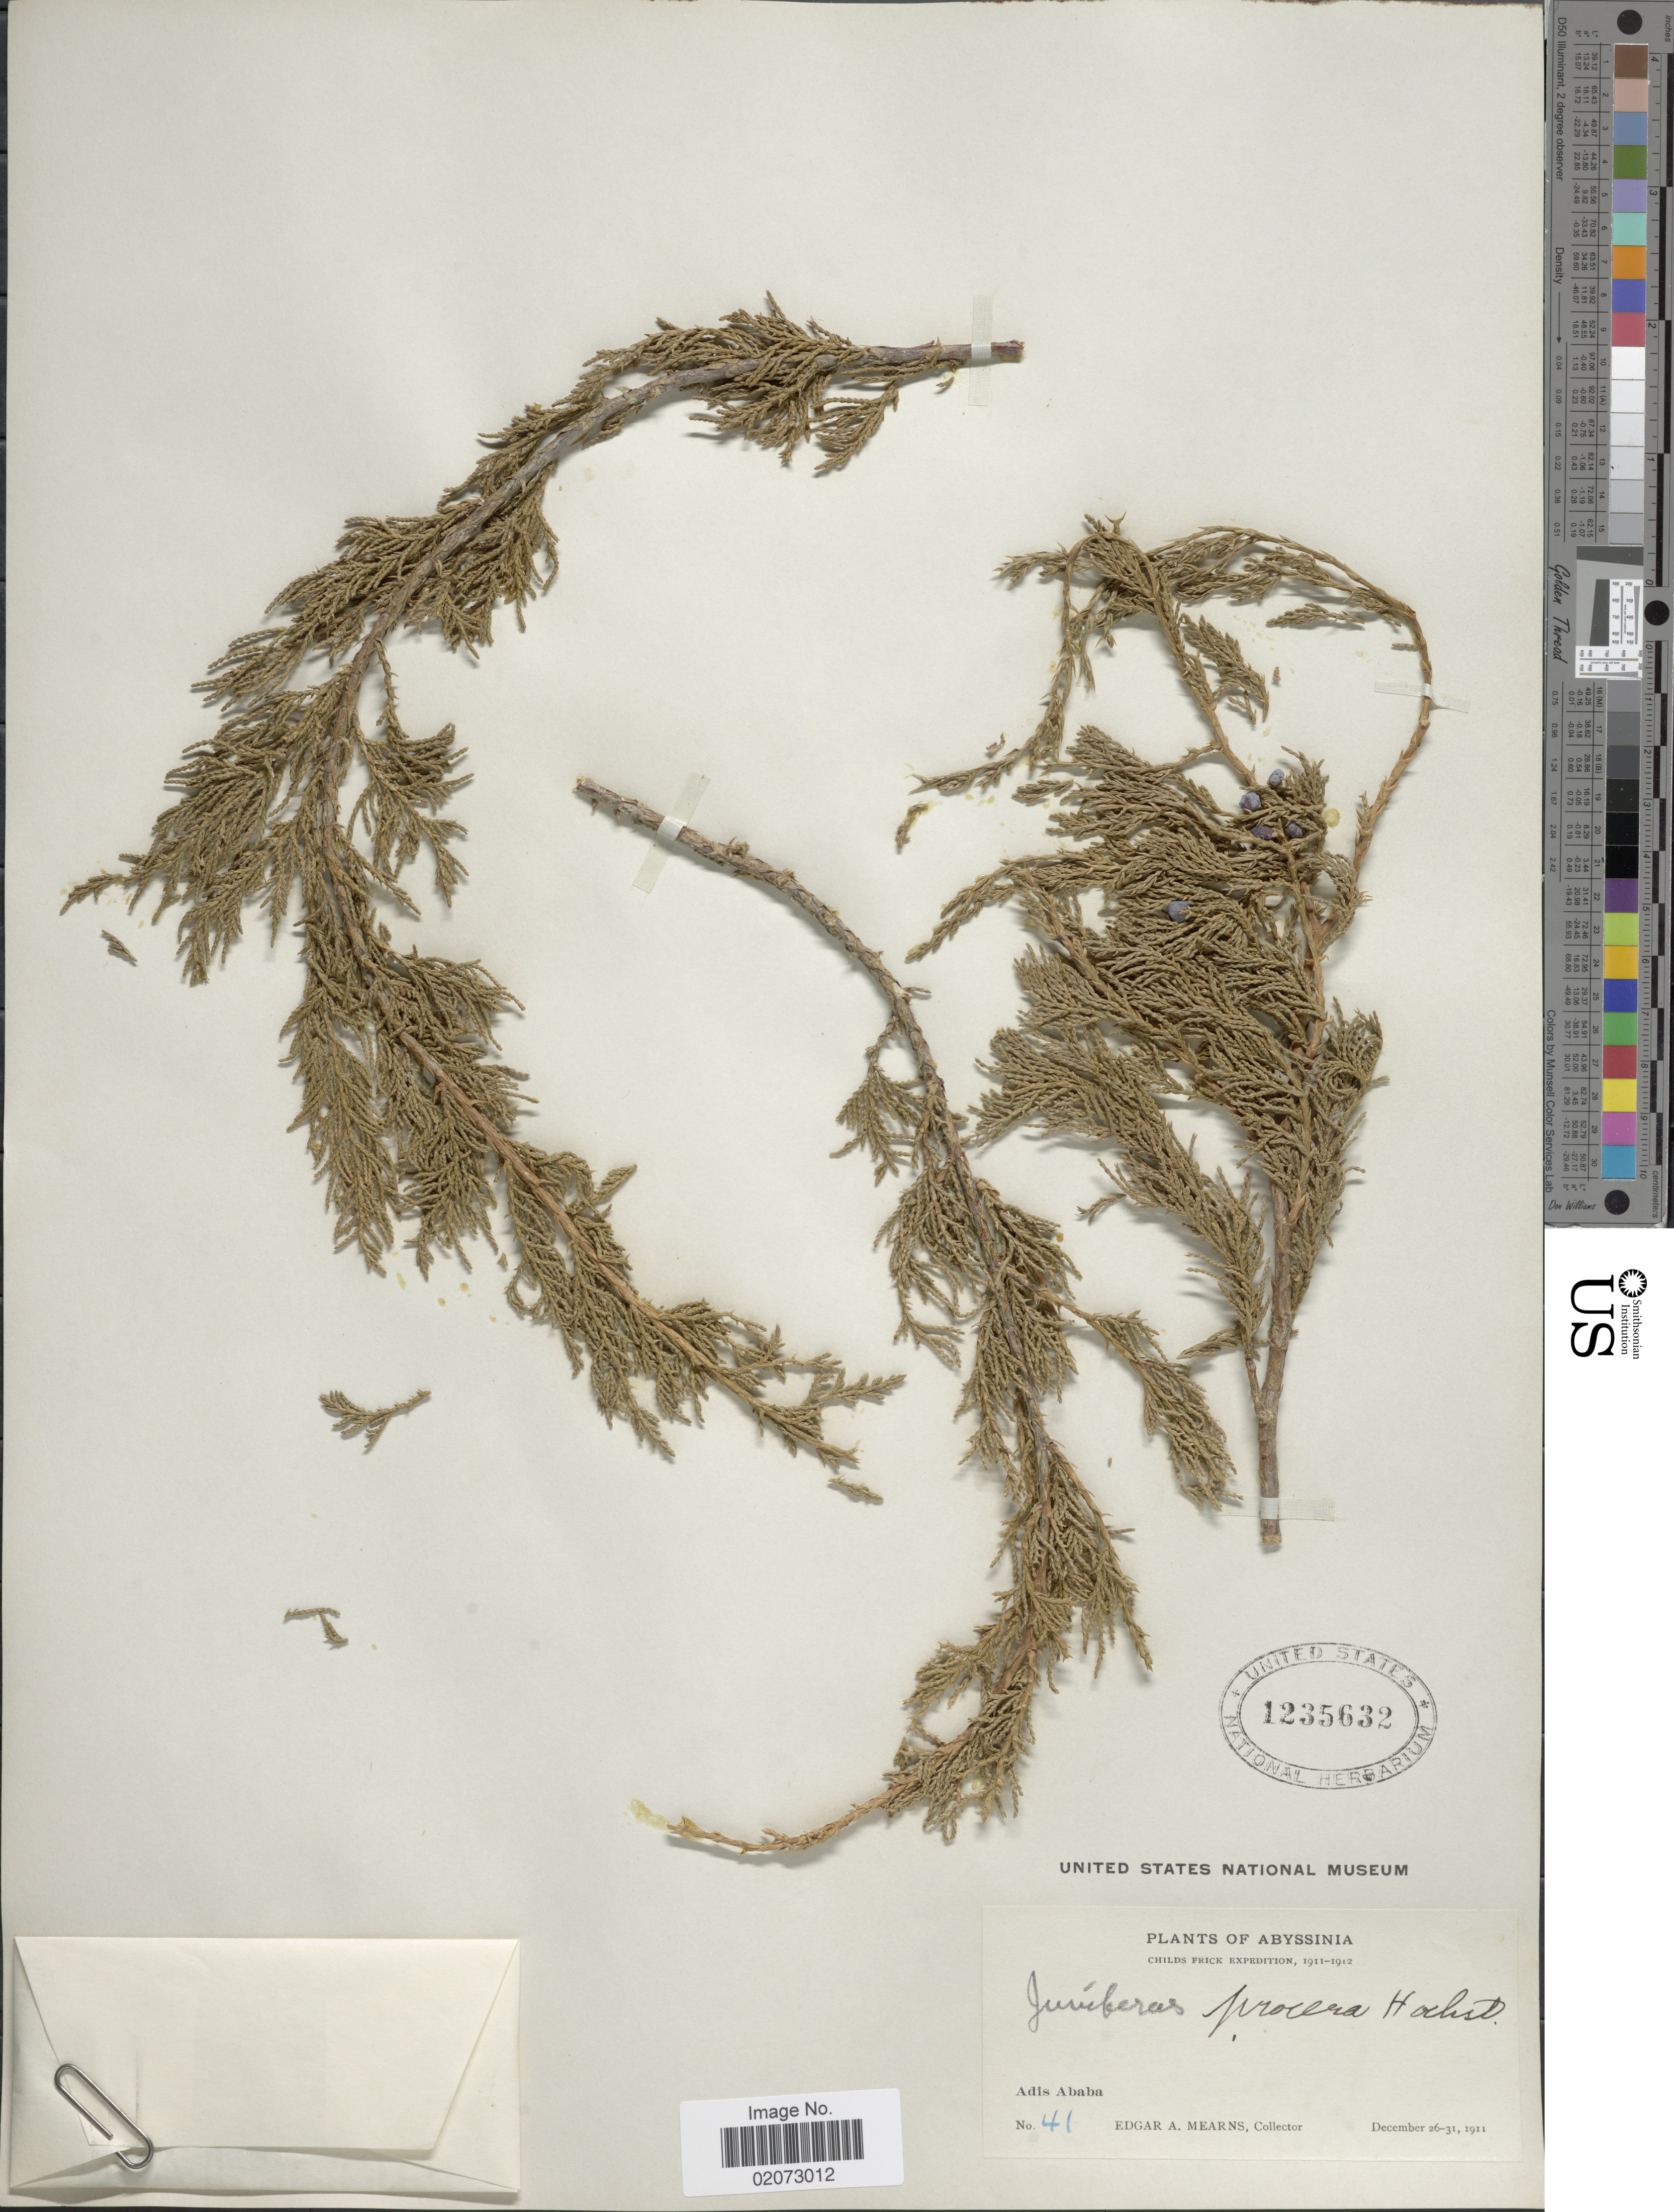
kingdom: Plantae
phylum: Tracheophyta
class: Pinopsida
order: Pinales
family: Cupressaceae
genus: Juniperus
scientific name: Juniperus procera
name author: Hochst. ex Endl.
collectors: E. A. Mearns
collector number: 41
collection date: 1911-12-26/1911-12-31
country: Eritrea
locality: Adis Ababa, Abyssinia.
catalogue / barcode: US 1235632